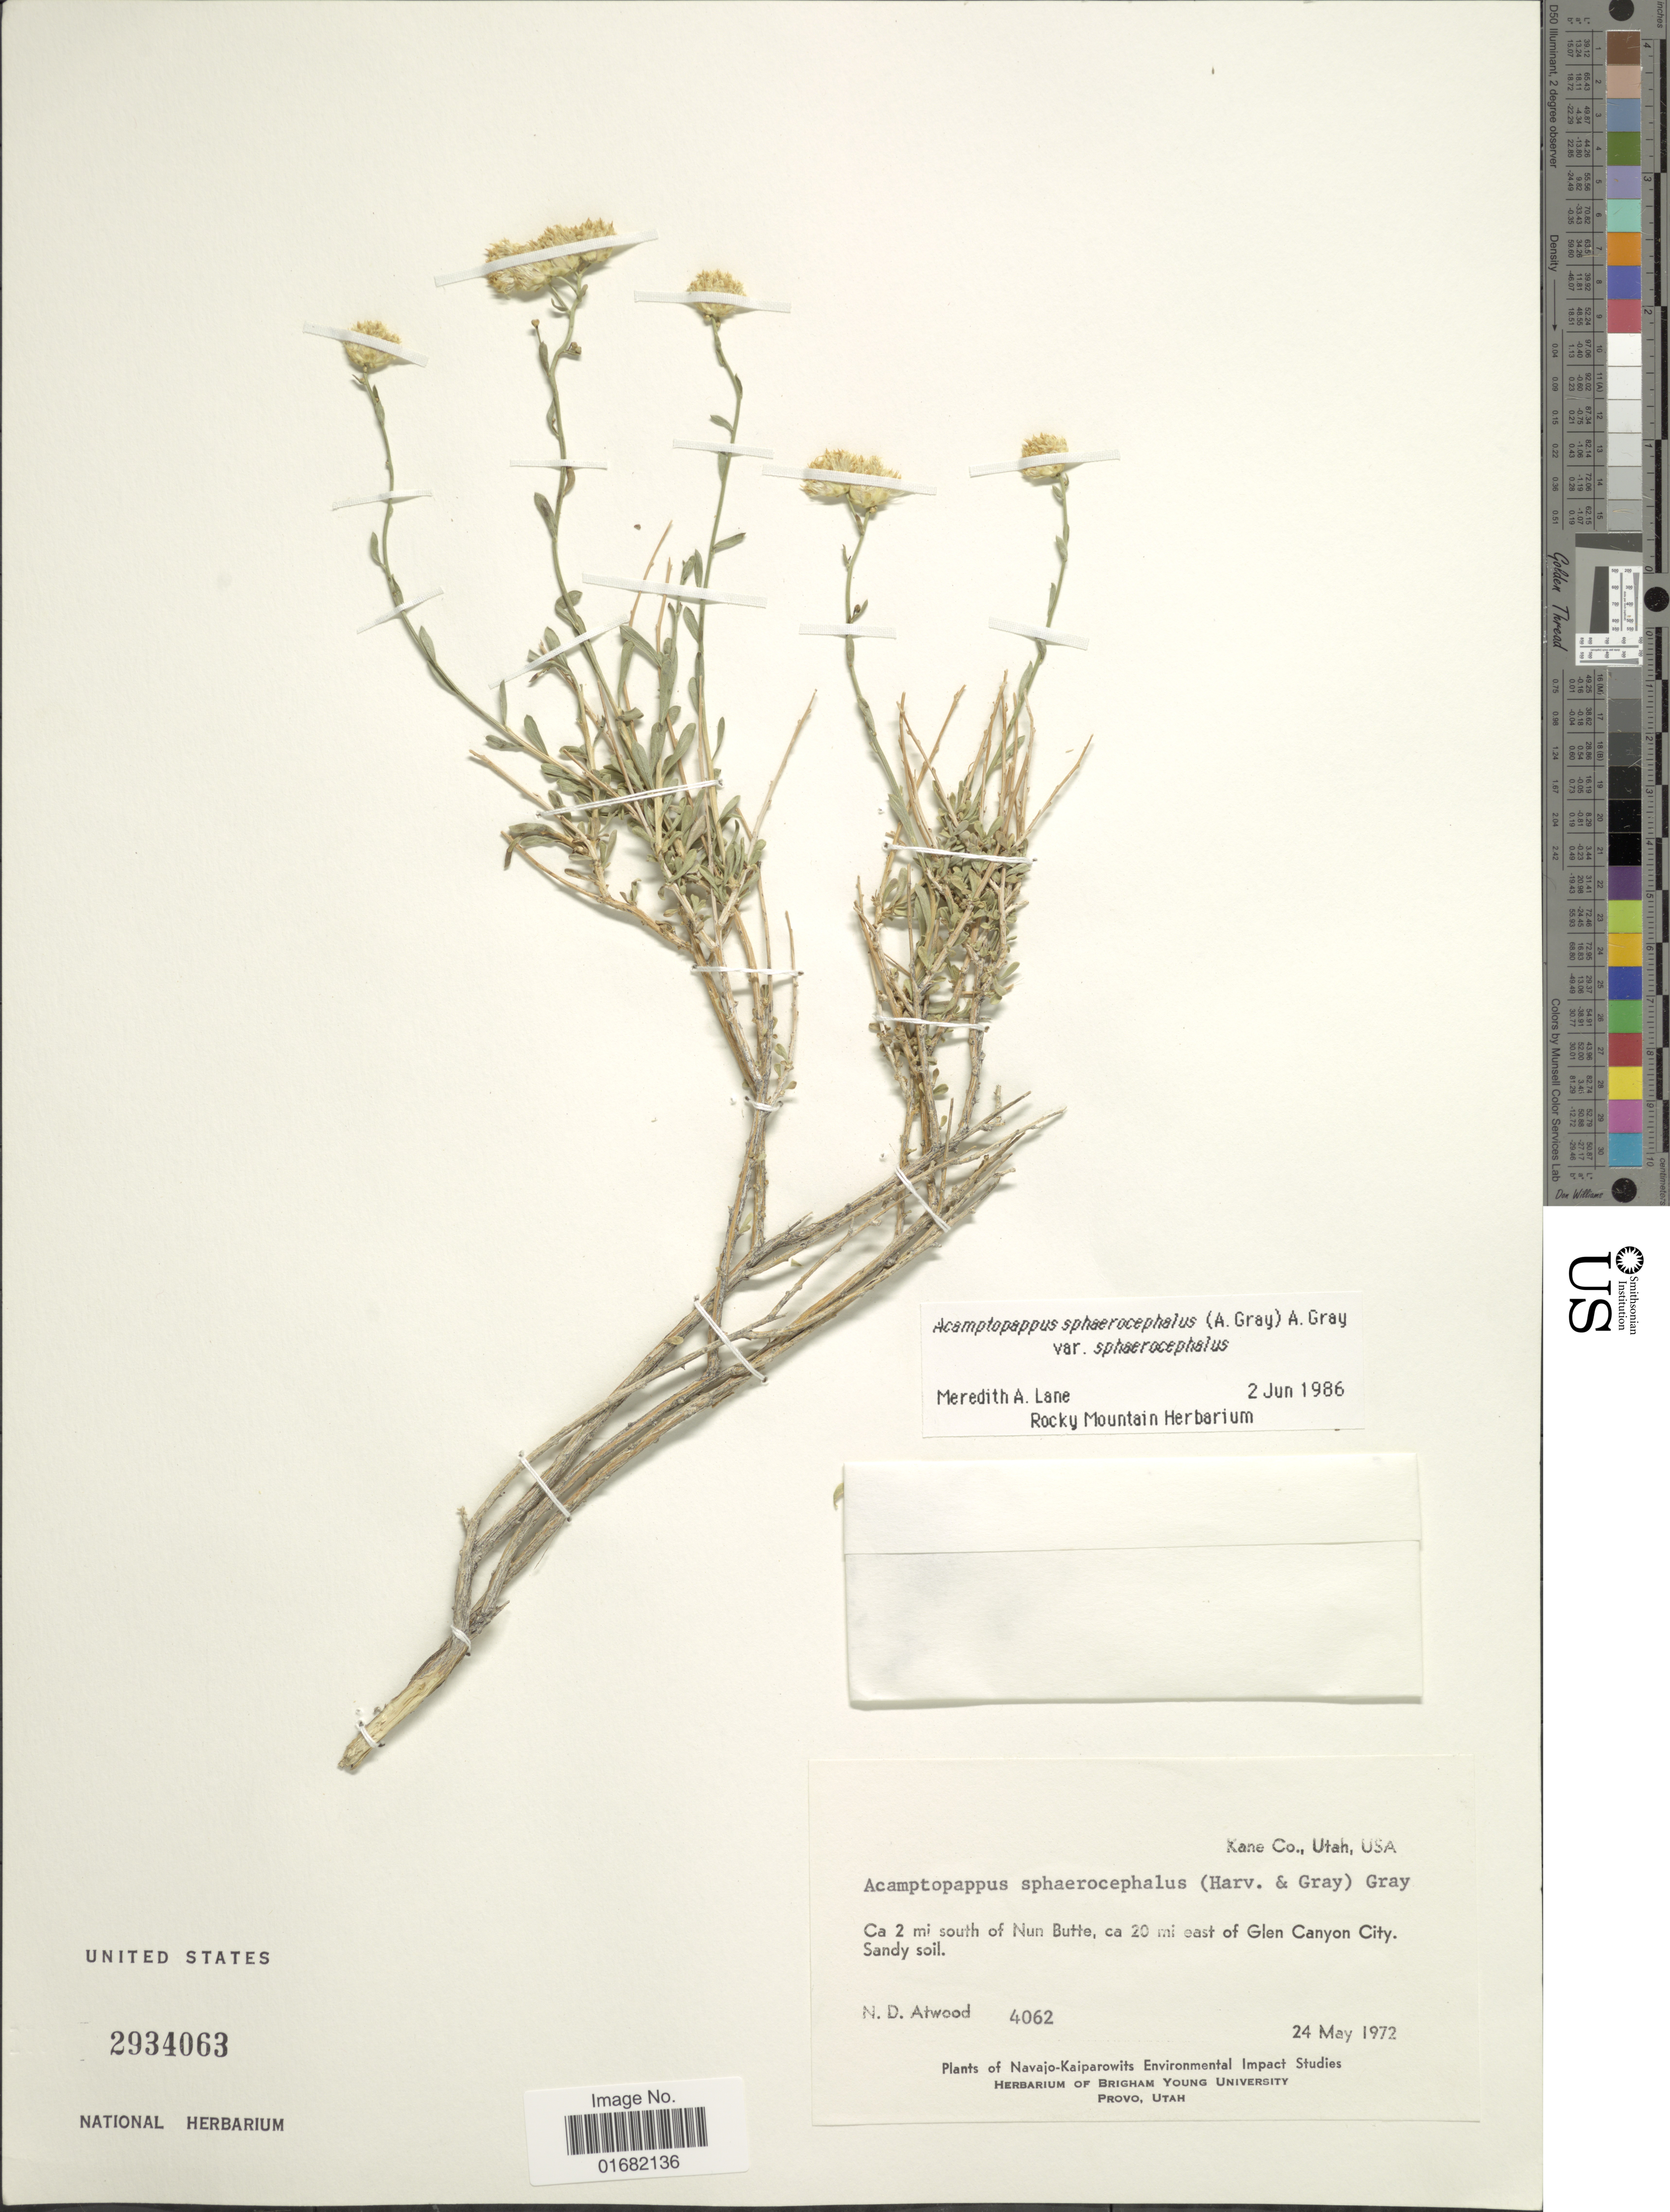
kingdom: Plantae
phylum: Tracheophyta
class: Magnoliopsida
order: Asterales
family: Asteraceae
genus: Acamptopappus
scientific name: Acamptopappus sphaerocephalus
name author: A. Gray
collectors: N. Atwood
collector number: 4062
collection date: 1972-05-24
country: United States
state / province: Utah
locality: Kane Co., Ca 2 mi south of Nun Butte, ca 20 mi east of Glen Canyon City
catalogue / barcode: US 2934063